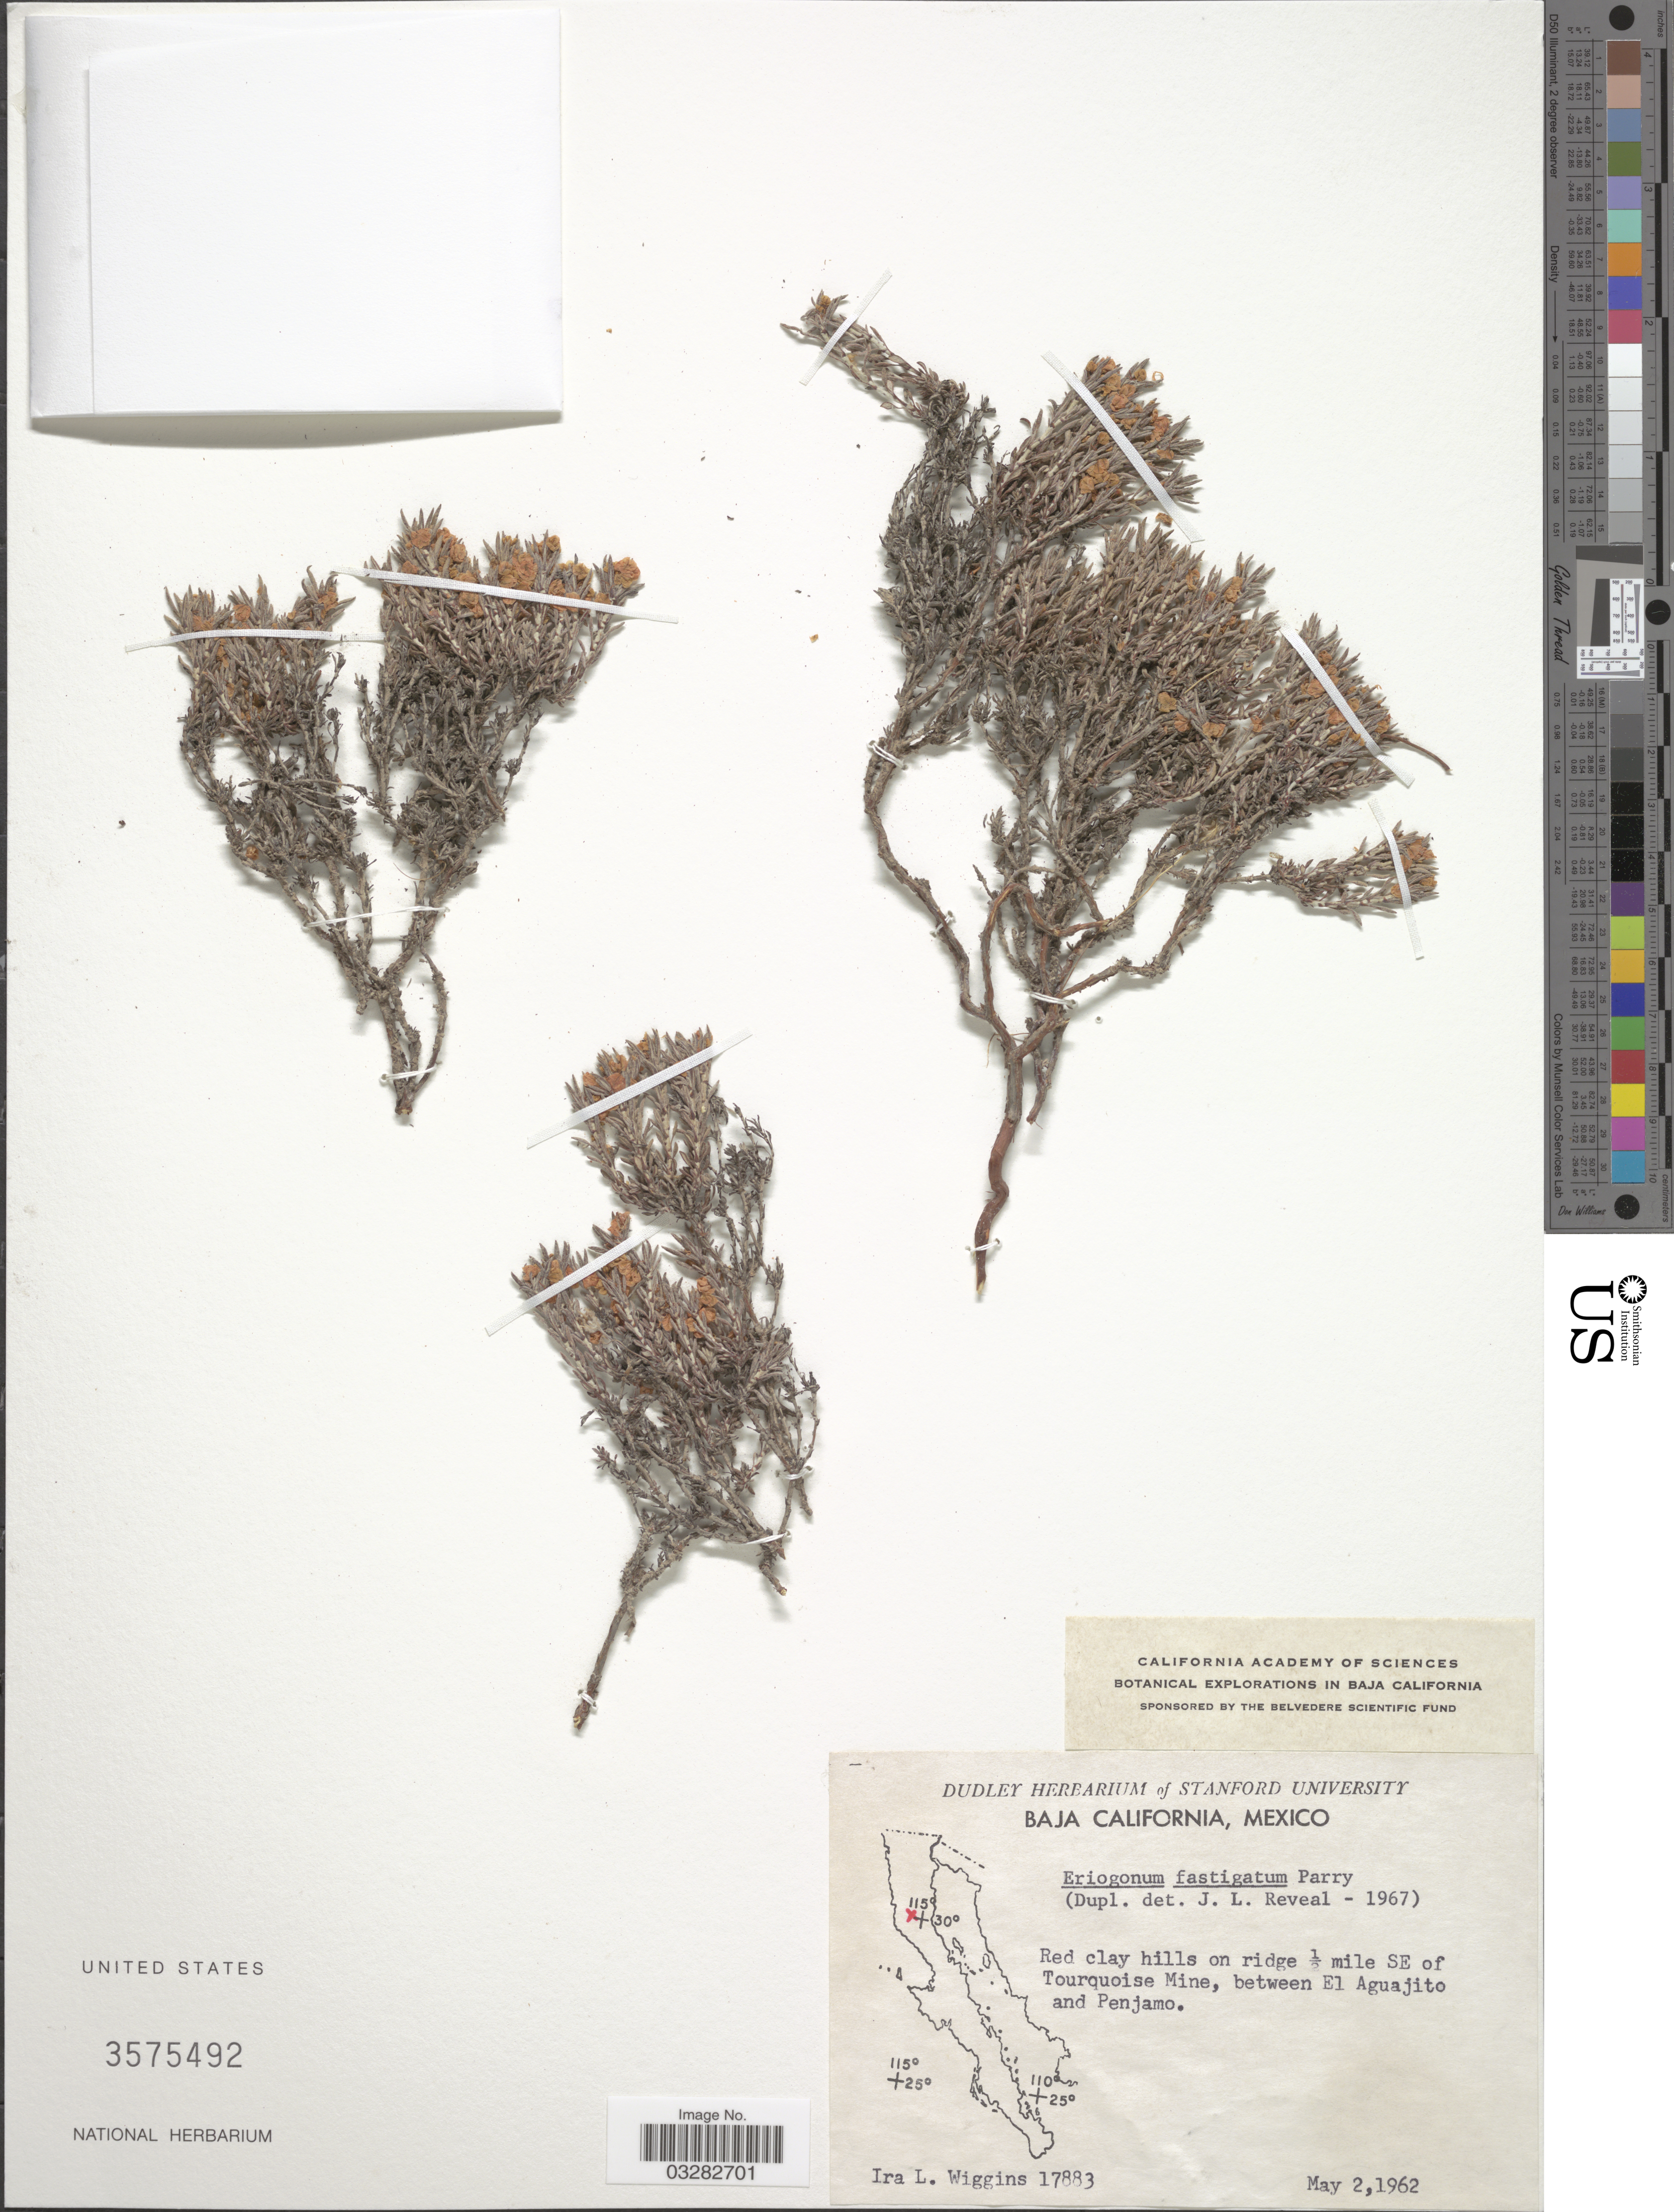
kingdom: Plantae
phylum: Tracheophyta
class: Magnoliopsida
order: Caryophyllales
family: Polygonaceae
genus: Eriogonum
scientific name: Eriogonum fastigiatum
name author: Parry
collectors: I. L. Wiggins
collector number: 17883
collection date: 1962-05-02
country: Mexico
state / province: Baja California Sur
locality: Red clay hills on ridge ½ mile SE of Touquoise Mine, between El Aguajito and Penjamo.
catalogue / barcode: US 3575492